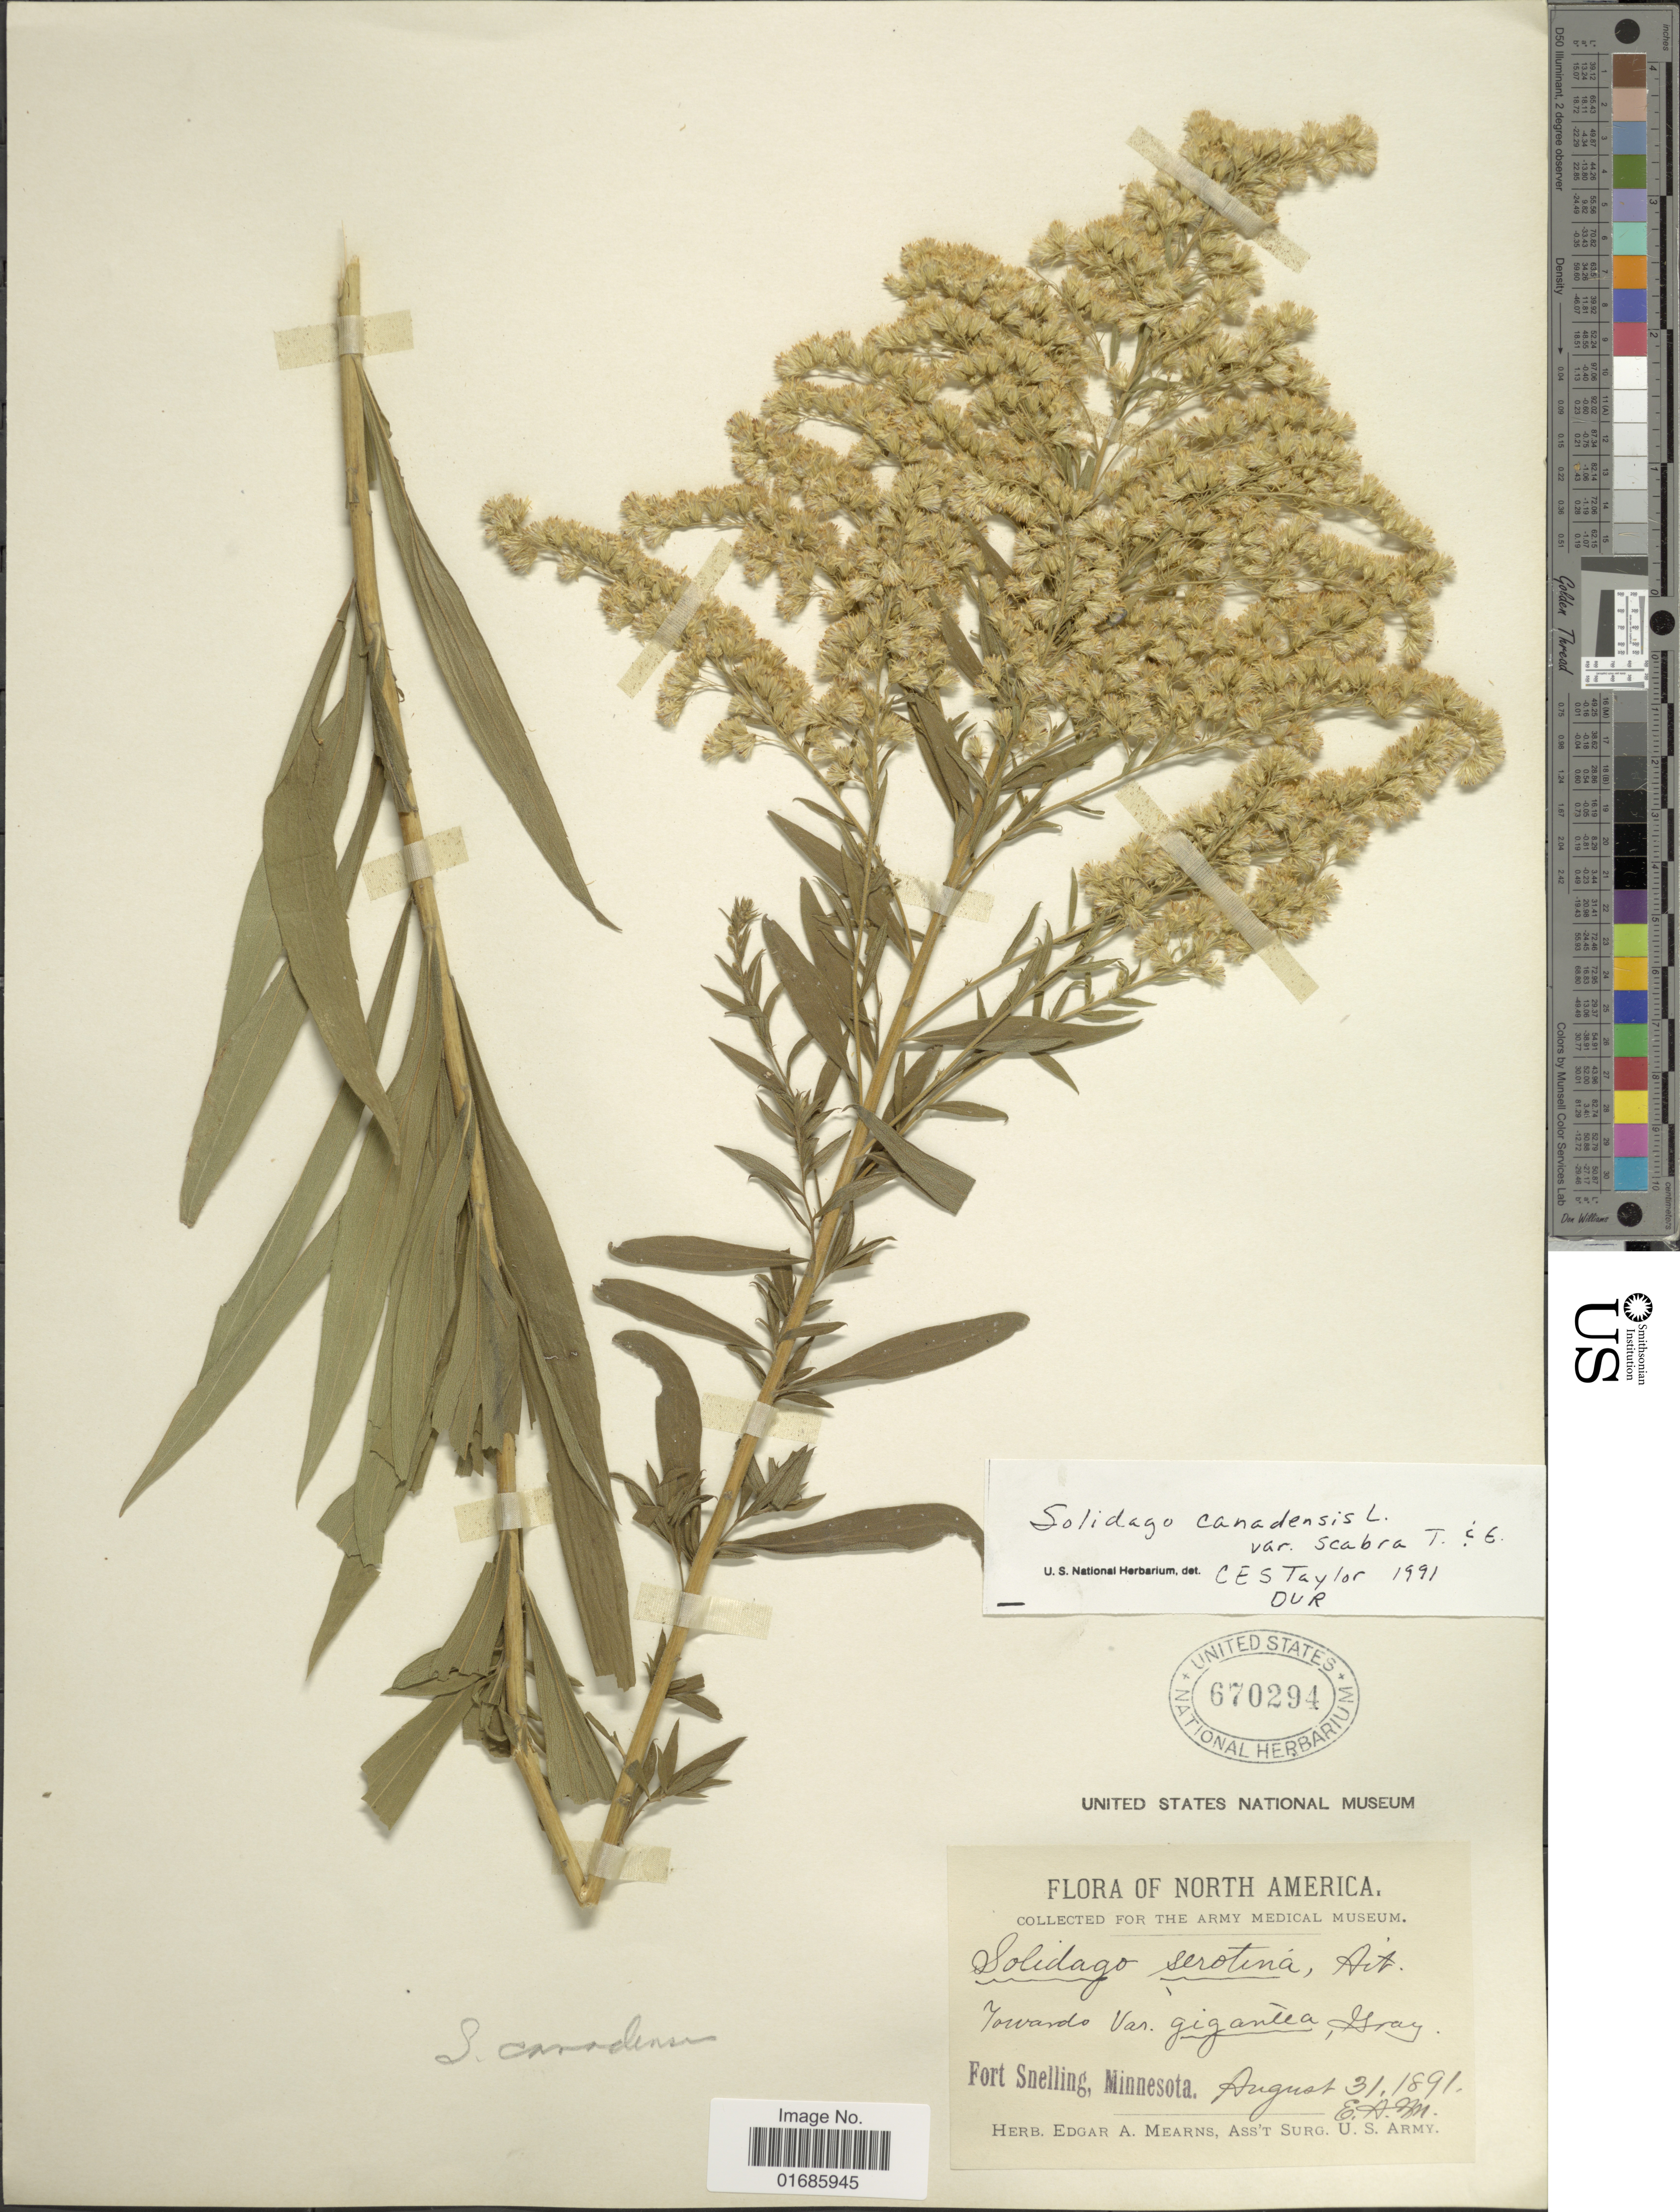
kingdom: Plantae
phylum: Tracheophyta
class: Magnoliopsida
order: Asterales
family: Asteraceae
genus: Solidago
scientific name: Solidago canadensis var. scabra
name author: (Muhl. ex Willd.) Torr. & A. Gray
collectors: E. A. Mearns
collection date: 1891-08-31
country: United States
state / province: Minnesota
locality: North America, Fort Snelling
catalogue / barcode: US 670294